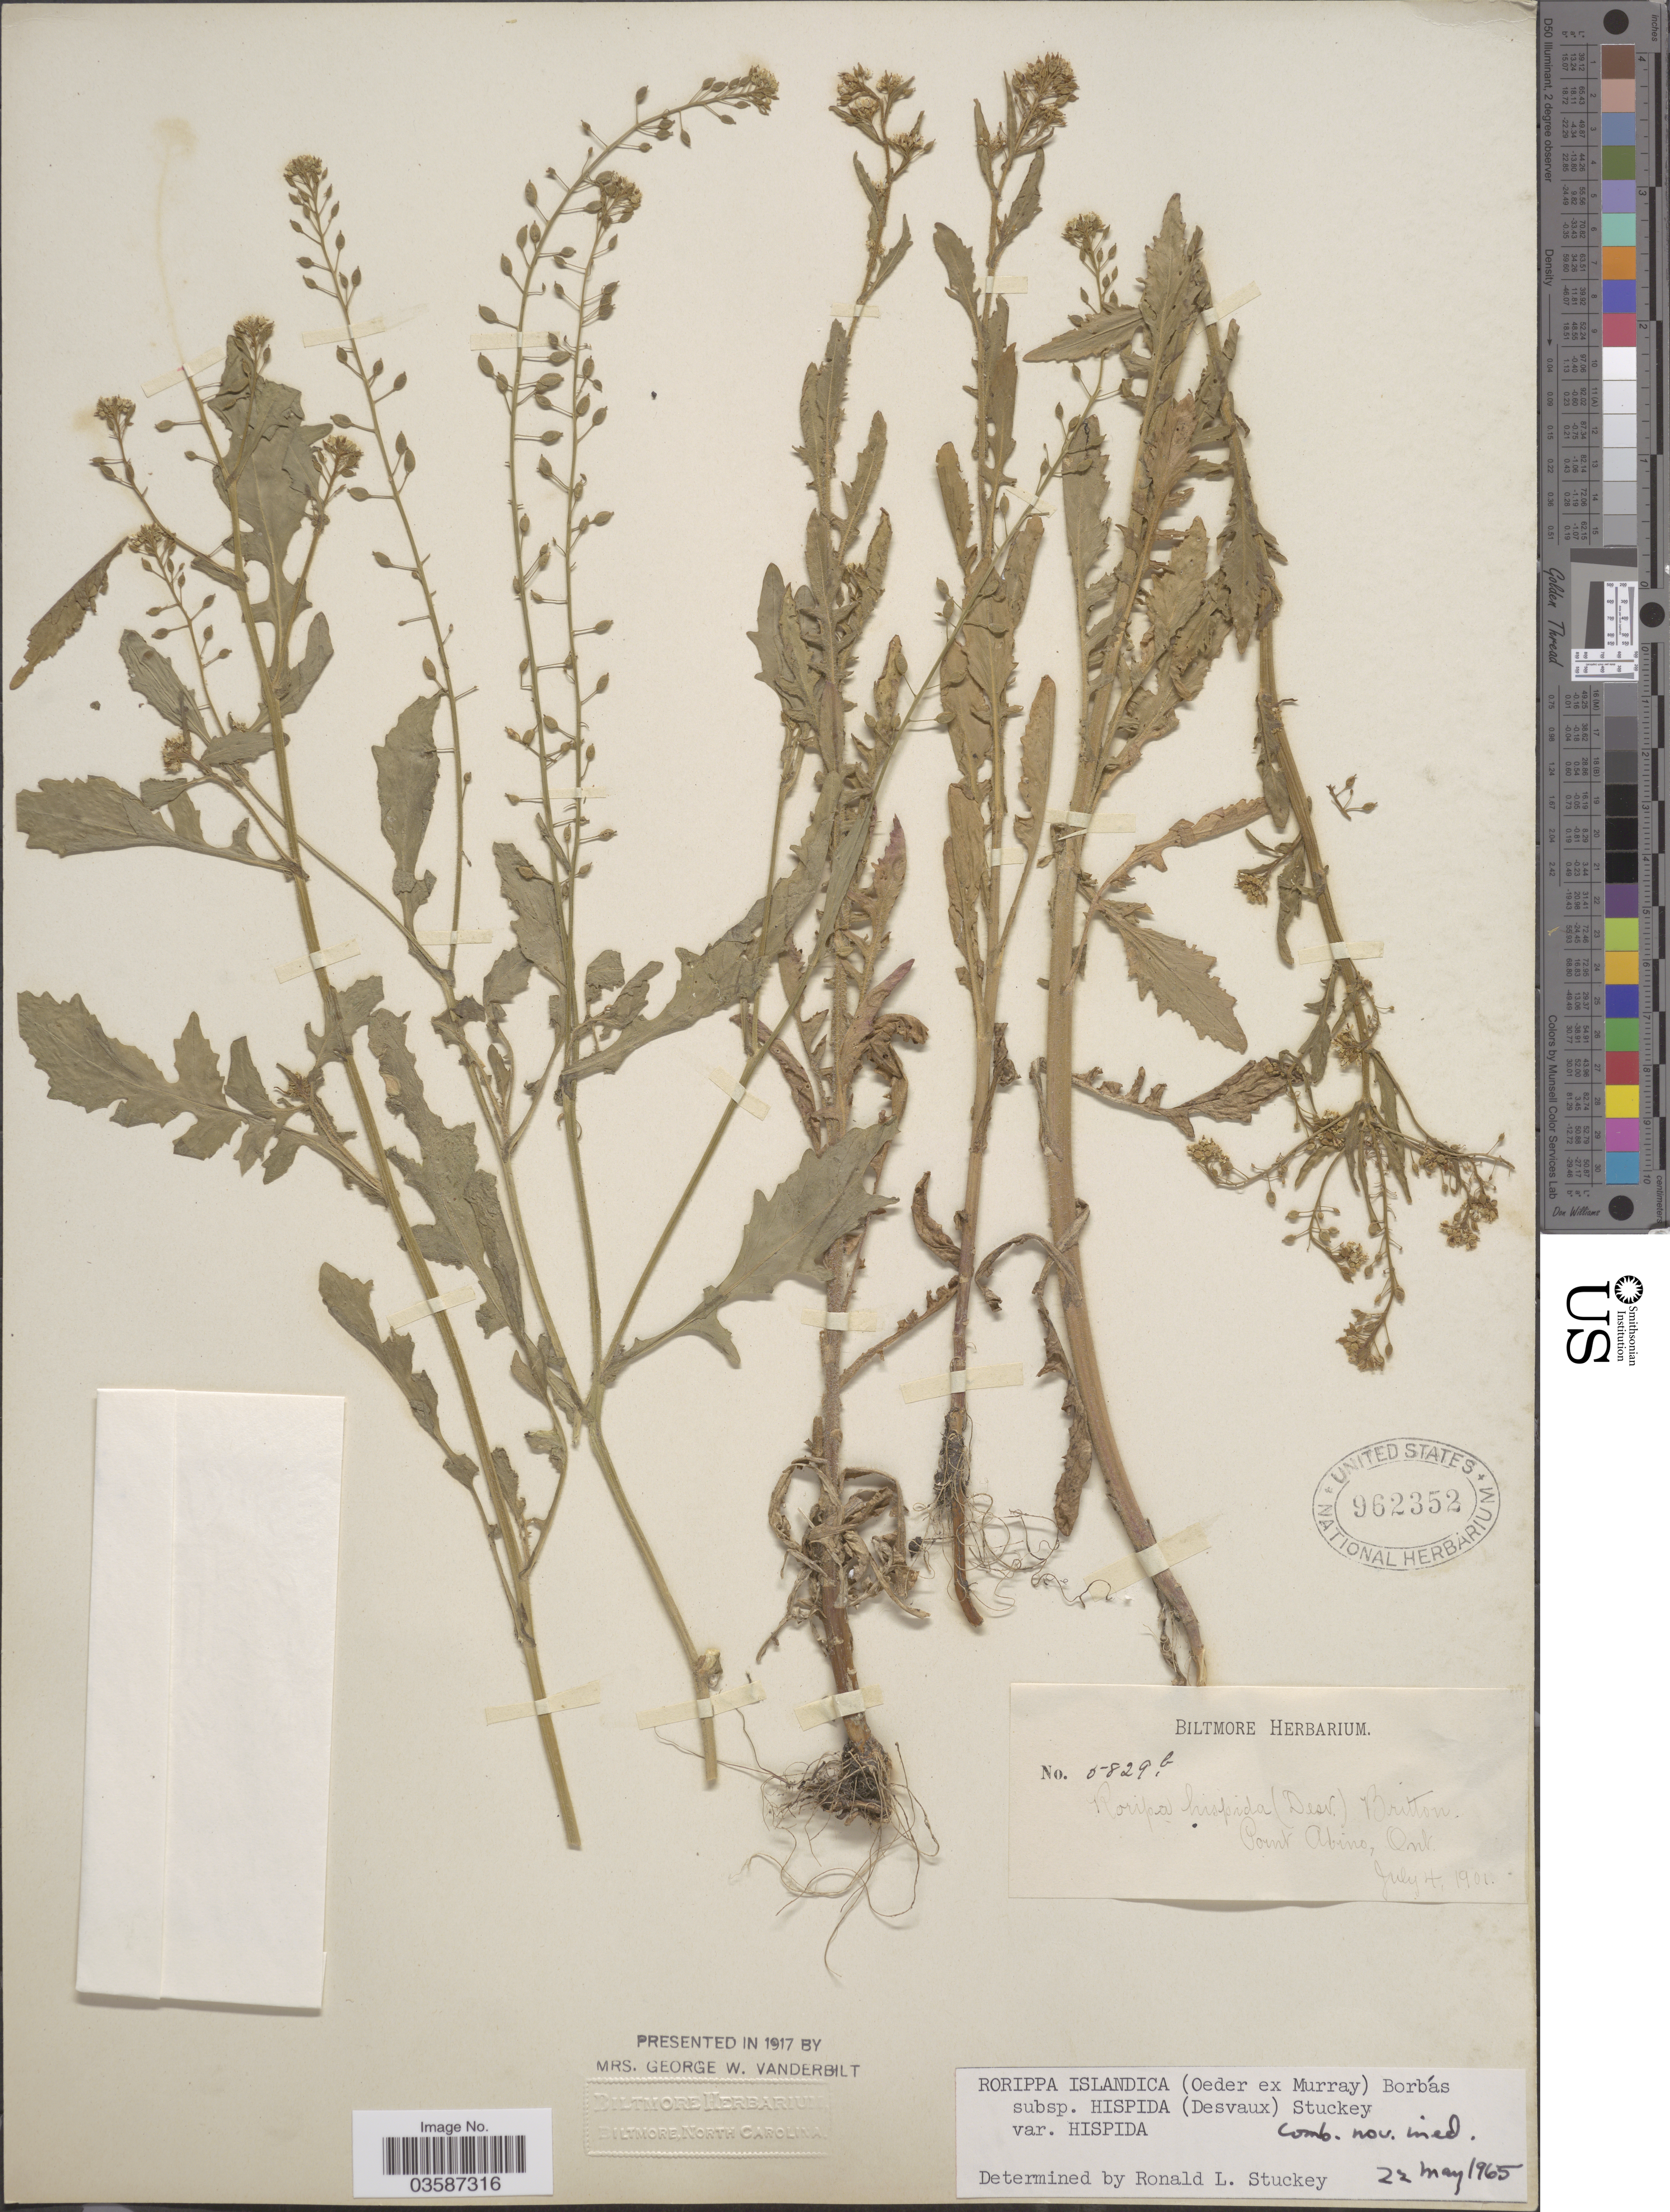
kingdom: Plantae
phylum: Tracheophyta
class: Magnoliopsida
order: Brassicales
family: Brassicaceae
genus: Rorippa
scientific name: Rorippa islandica var. hispida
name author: (Desv.) Butters & Abbe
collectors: ex herb. Biltmore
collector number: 5829b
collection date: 1901-07-04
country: Canada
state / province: Ontario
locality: Point Abino.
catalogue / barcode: US 962352